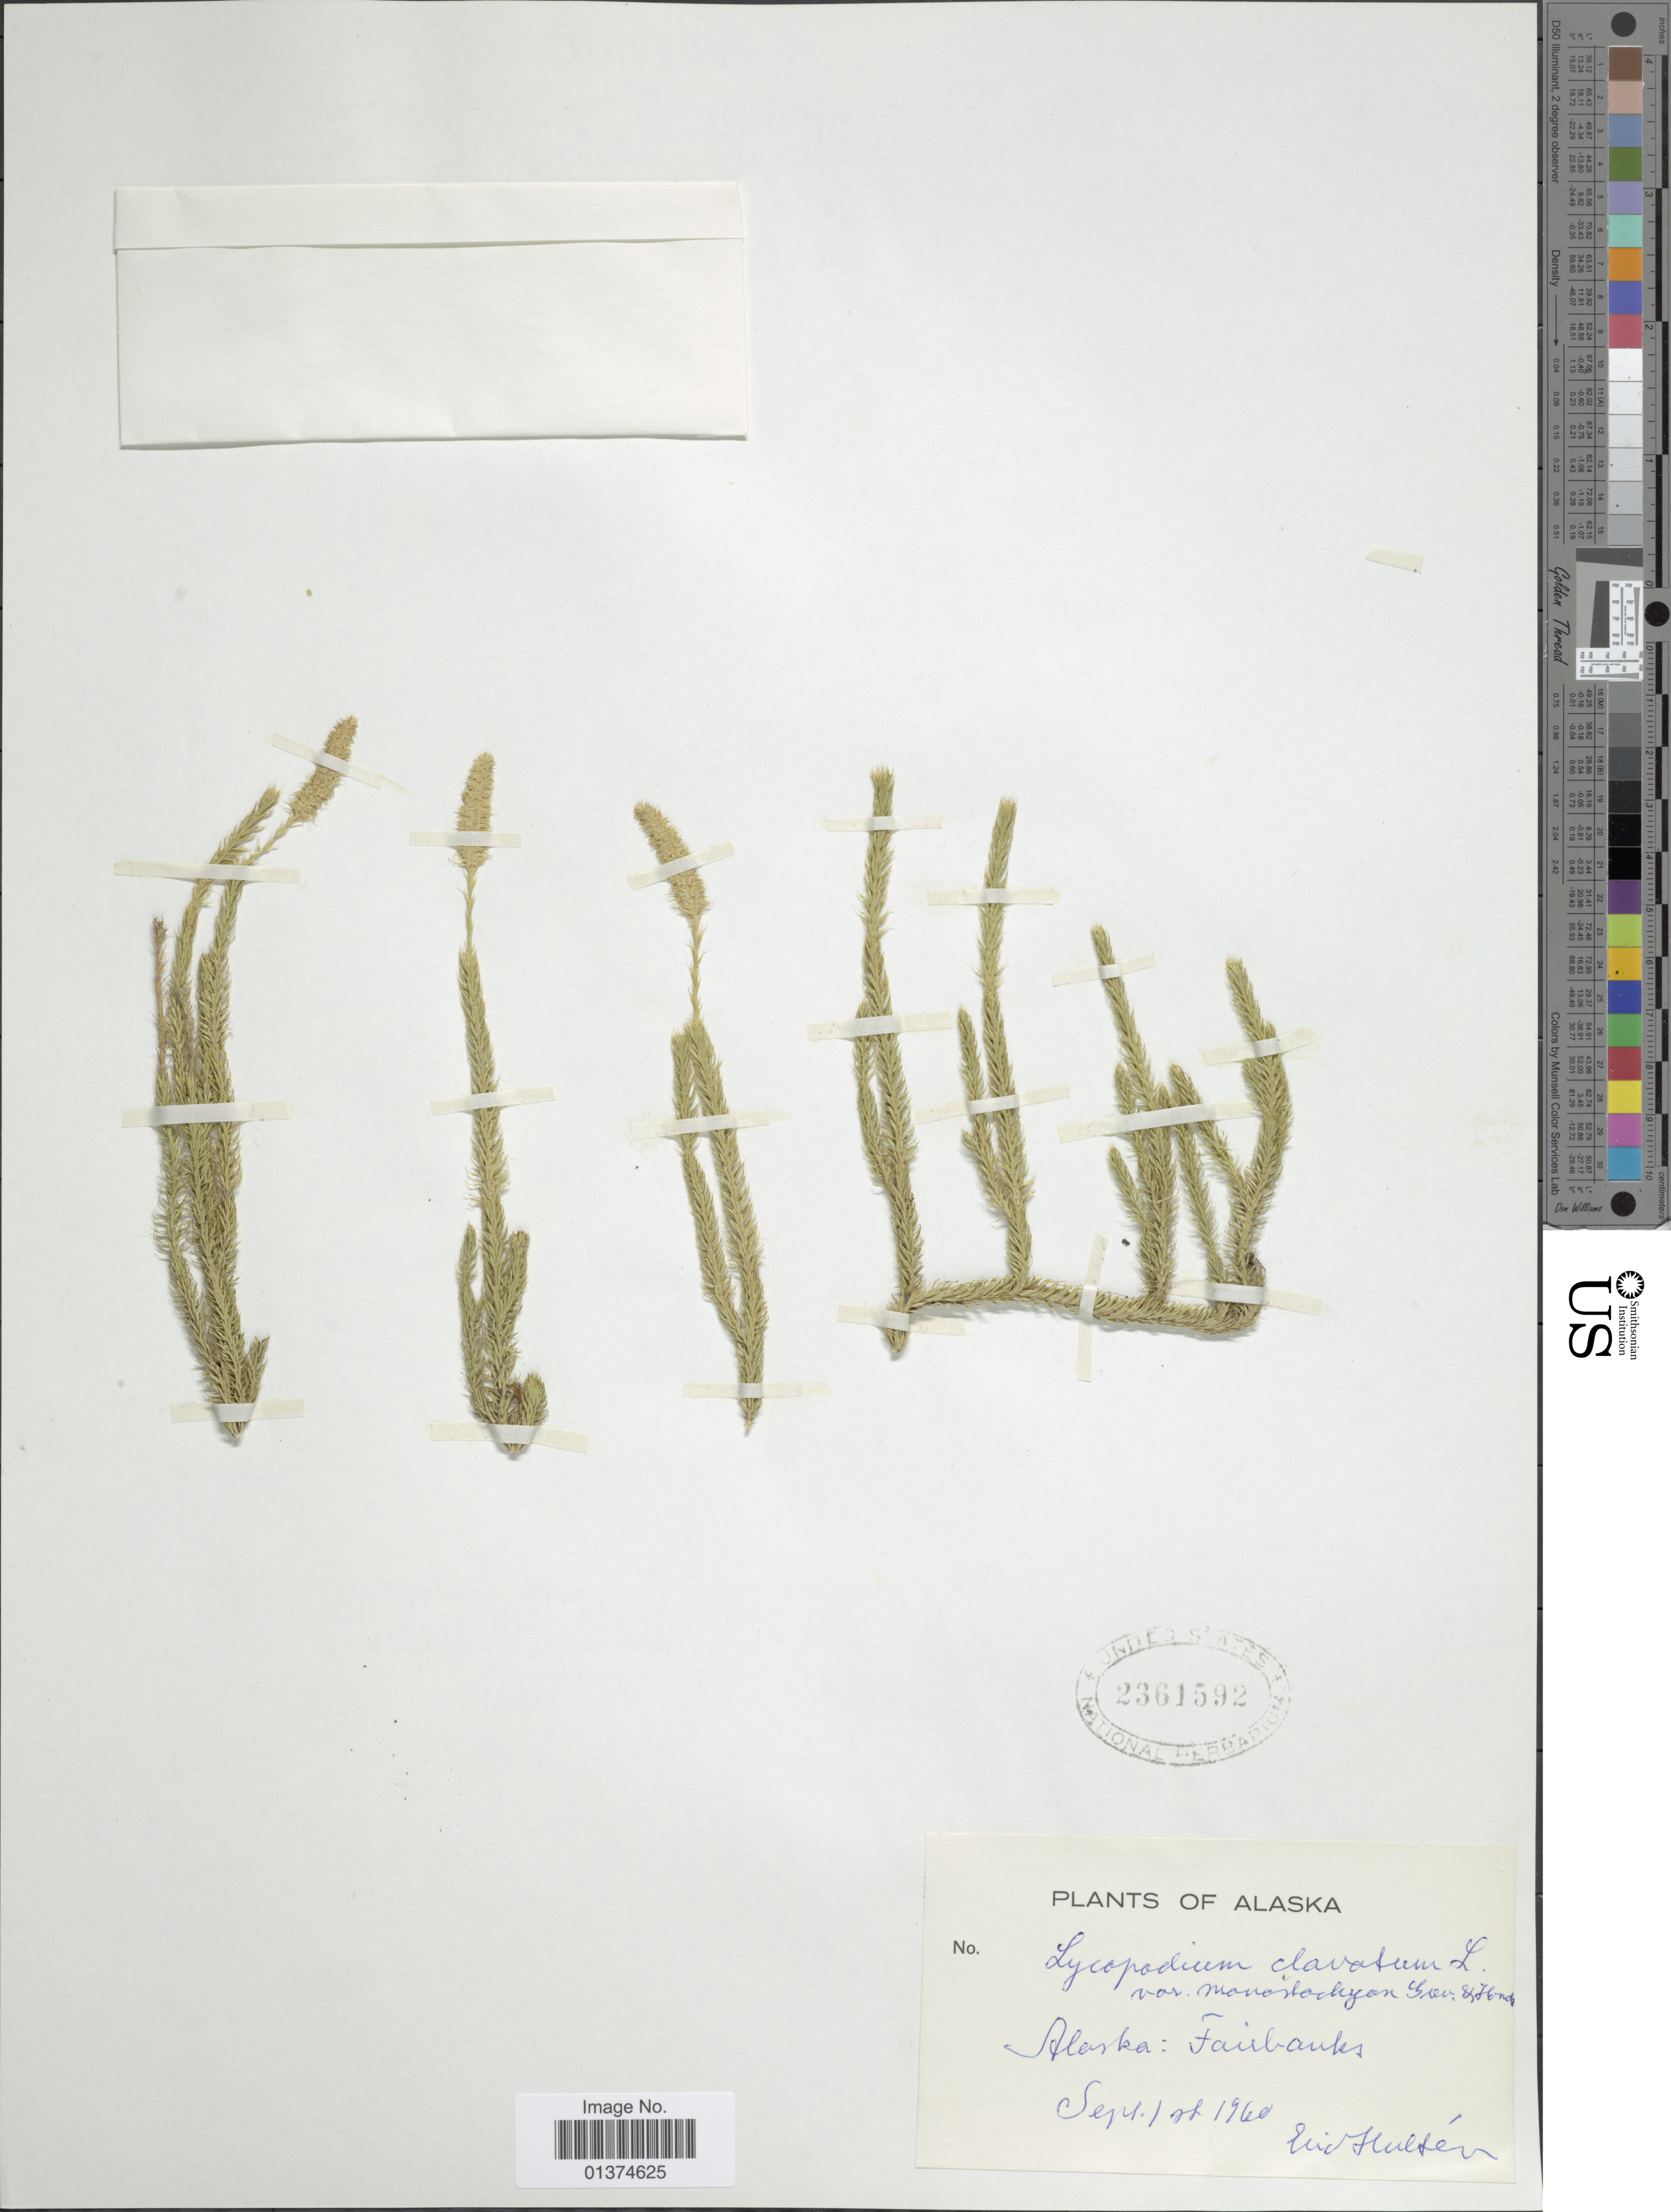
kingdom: Plantae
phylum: Tracheophyta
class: Lycopodiopsida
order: Lycopodiales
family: Lycopodiaceae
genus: Lycopodium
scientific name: Lycopodium clavatum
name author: L.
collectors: E. G. Hultén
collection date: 1960-09-01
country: United States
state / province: Alaska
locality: Fairbanks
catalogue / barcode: US 2361592